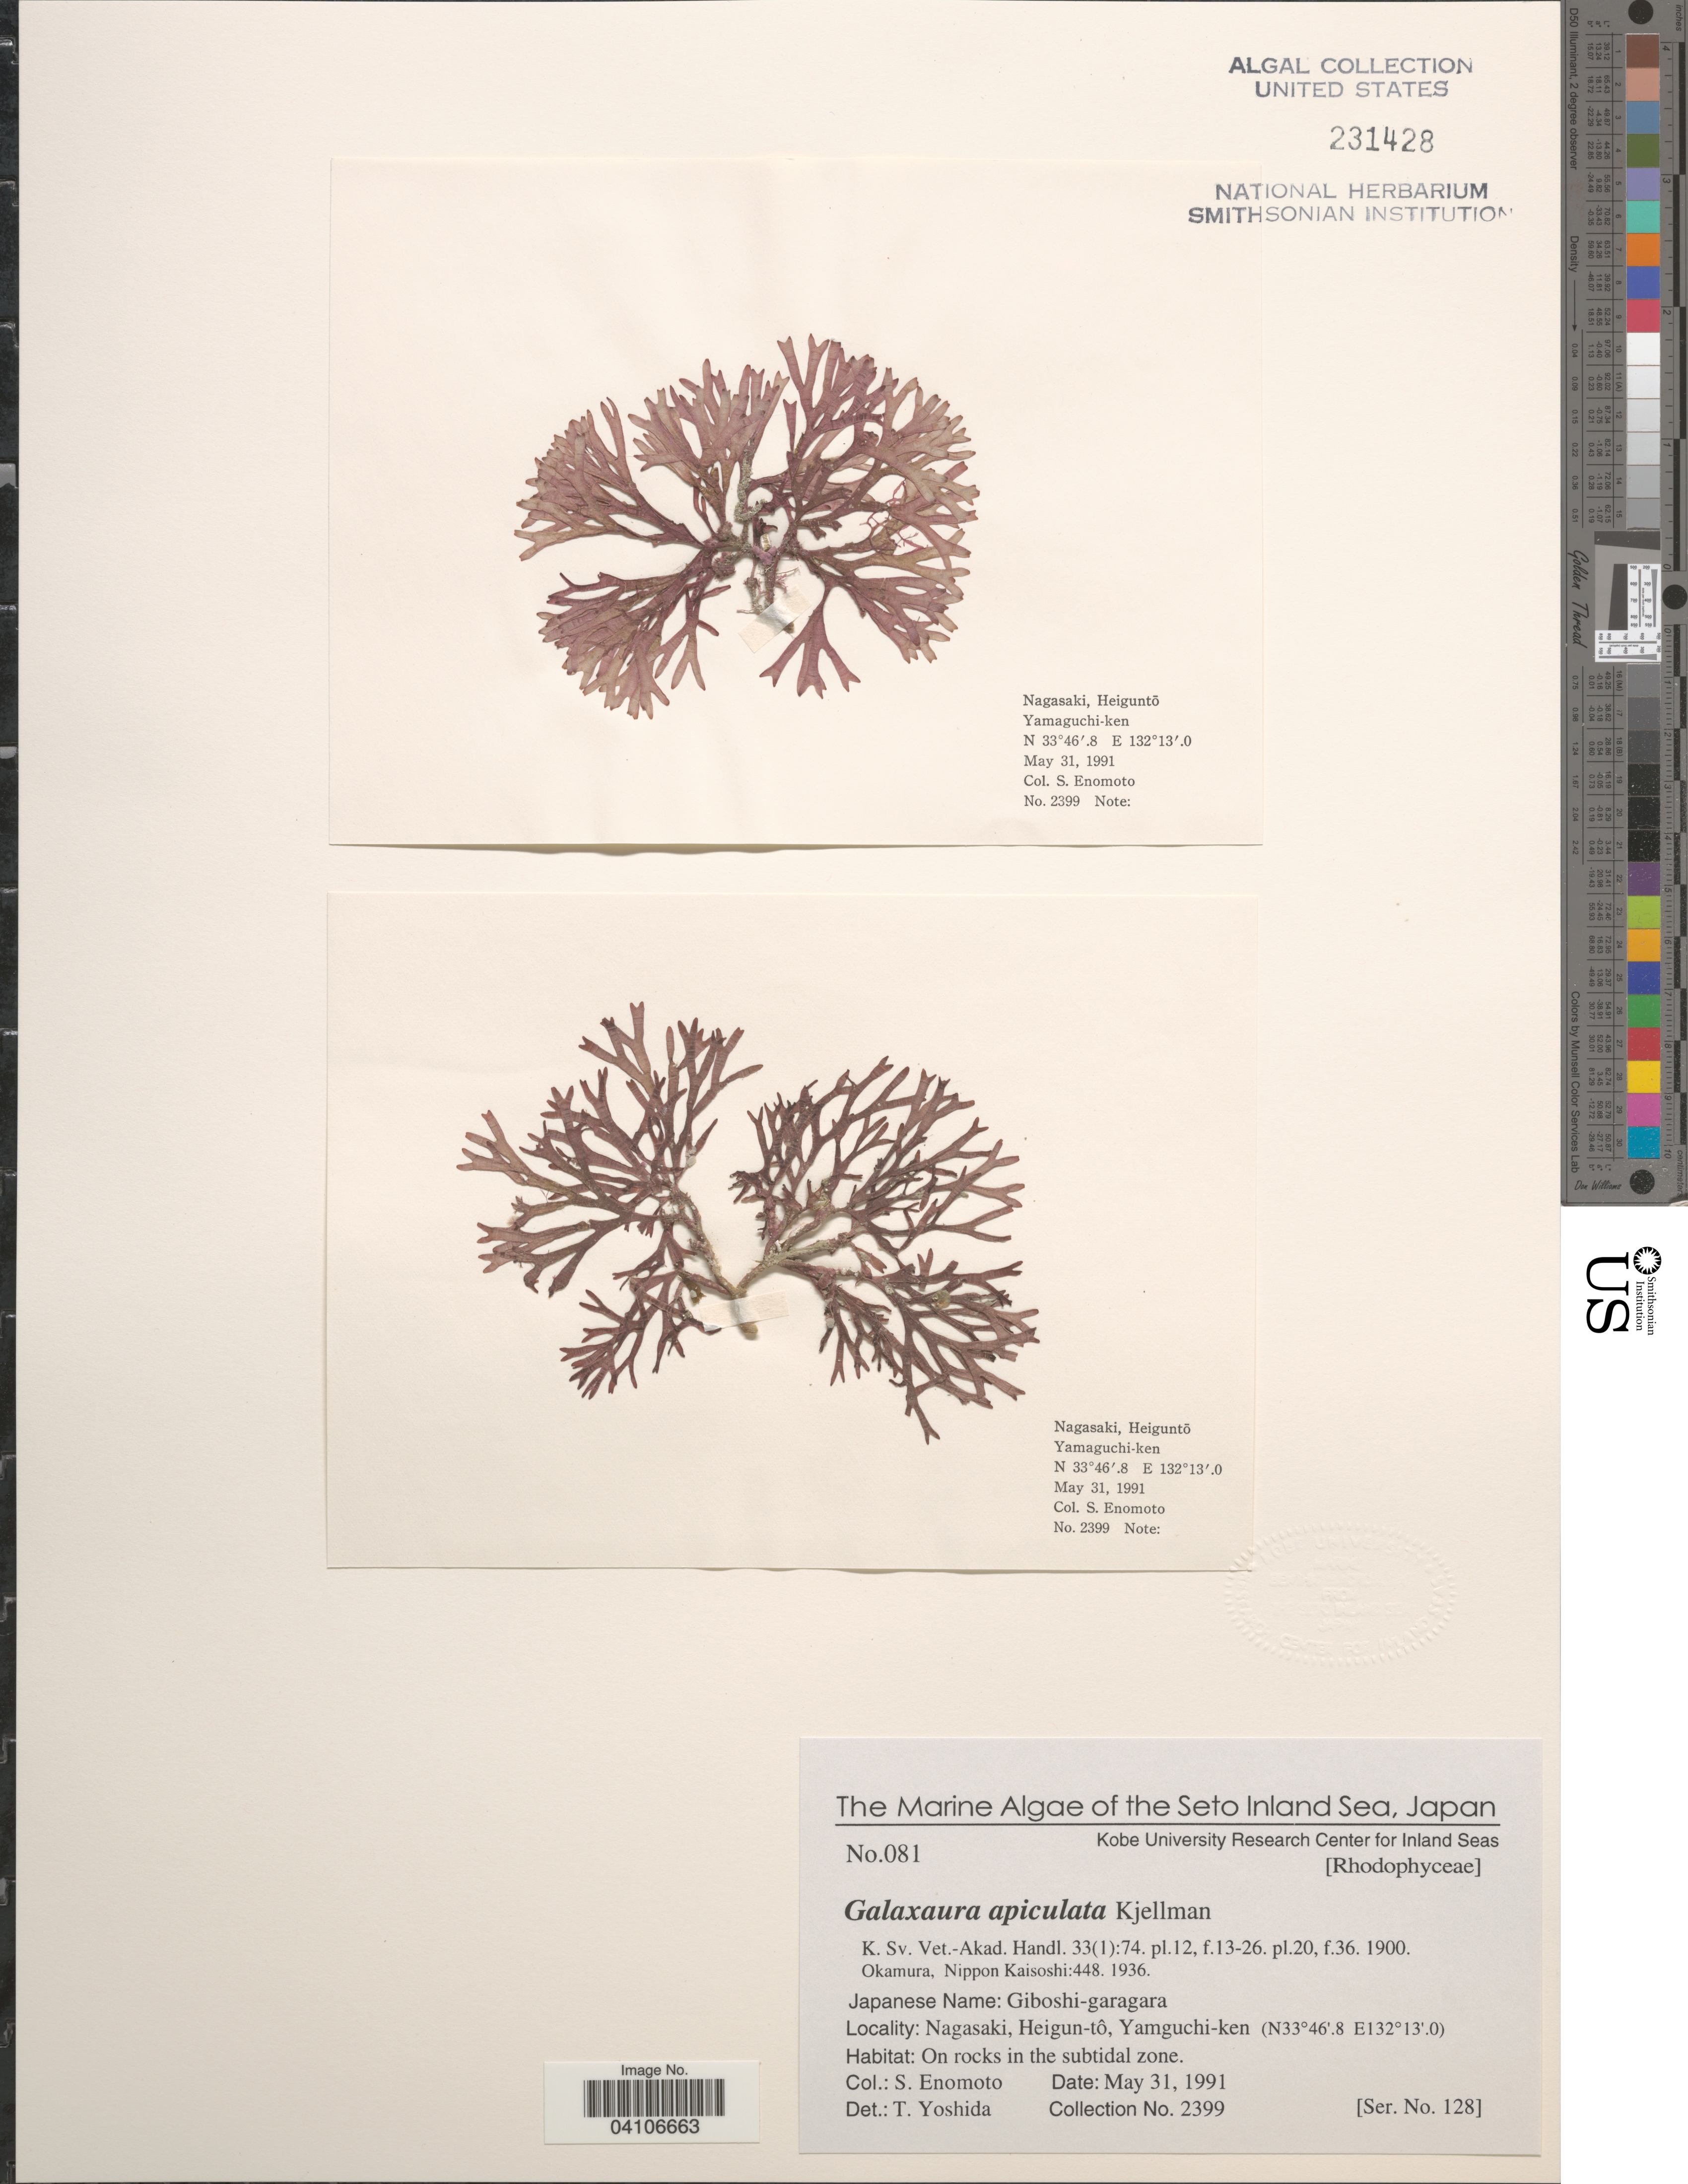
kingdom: Plantae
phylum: Rhodophyta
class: Florideophyceae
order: Nemaliales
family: Galaxauraceae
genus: Galaxaura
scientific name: Galaxaura apiculata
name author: Kjellm.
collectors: S. Enomoto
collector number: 2399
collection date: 1991-05-31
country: Japan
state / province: Nagasaki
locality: The Seto Inland Sea. Heigun-tô, Yamguchi-ken.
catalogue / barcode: US 231428